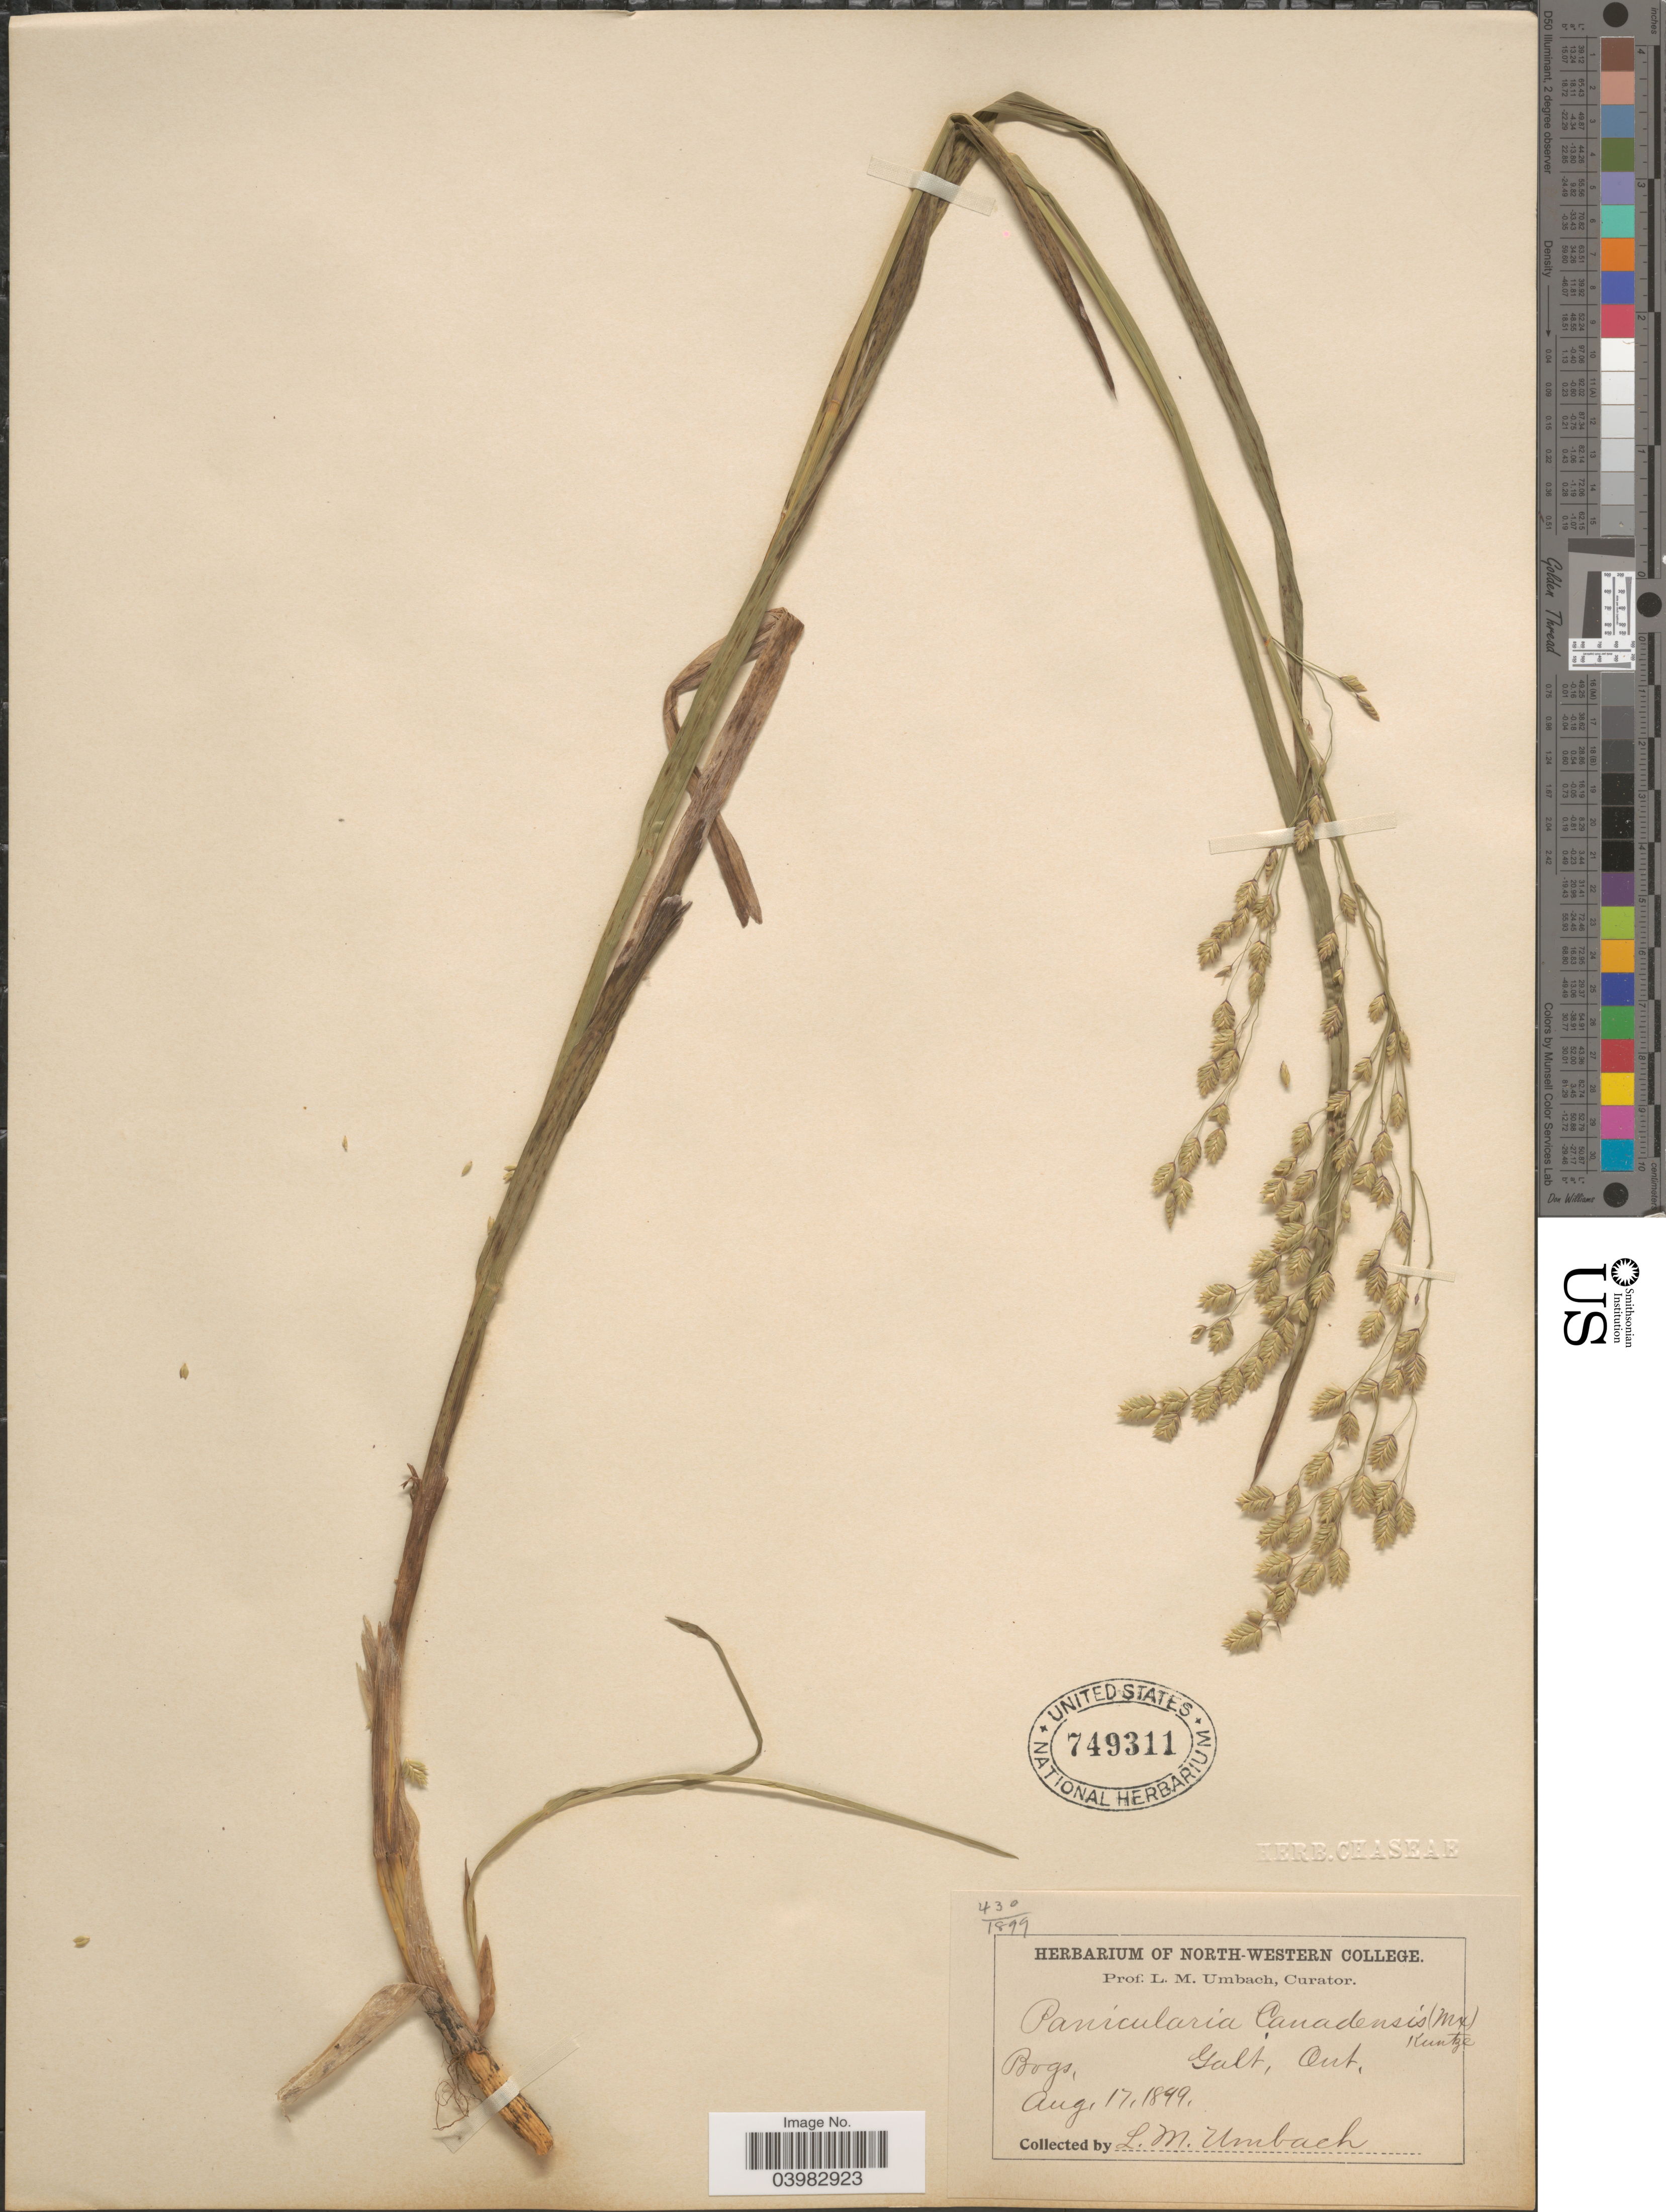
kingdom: Plantae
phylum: Tracheophyta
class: Liliopsida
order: Poales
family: Poaceae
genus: Glyceria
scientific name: Glyceria canadensis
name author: (Michx.) Trin.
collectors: L. M. Umbach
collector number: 430?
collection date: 1899-08-17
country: Canada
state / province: Ontario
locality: Galt.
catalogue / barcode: US 749311